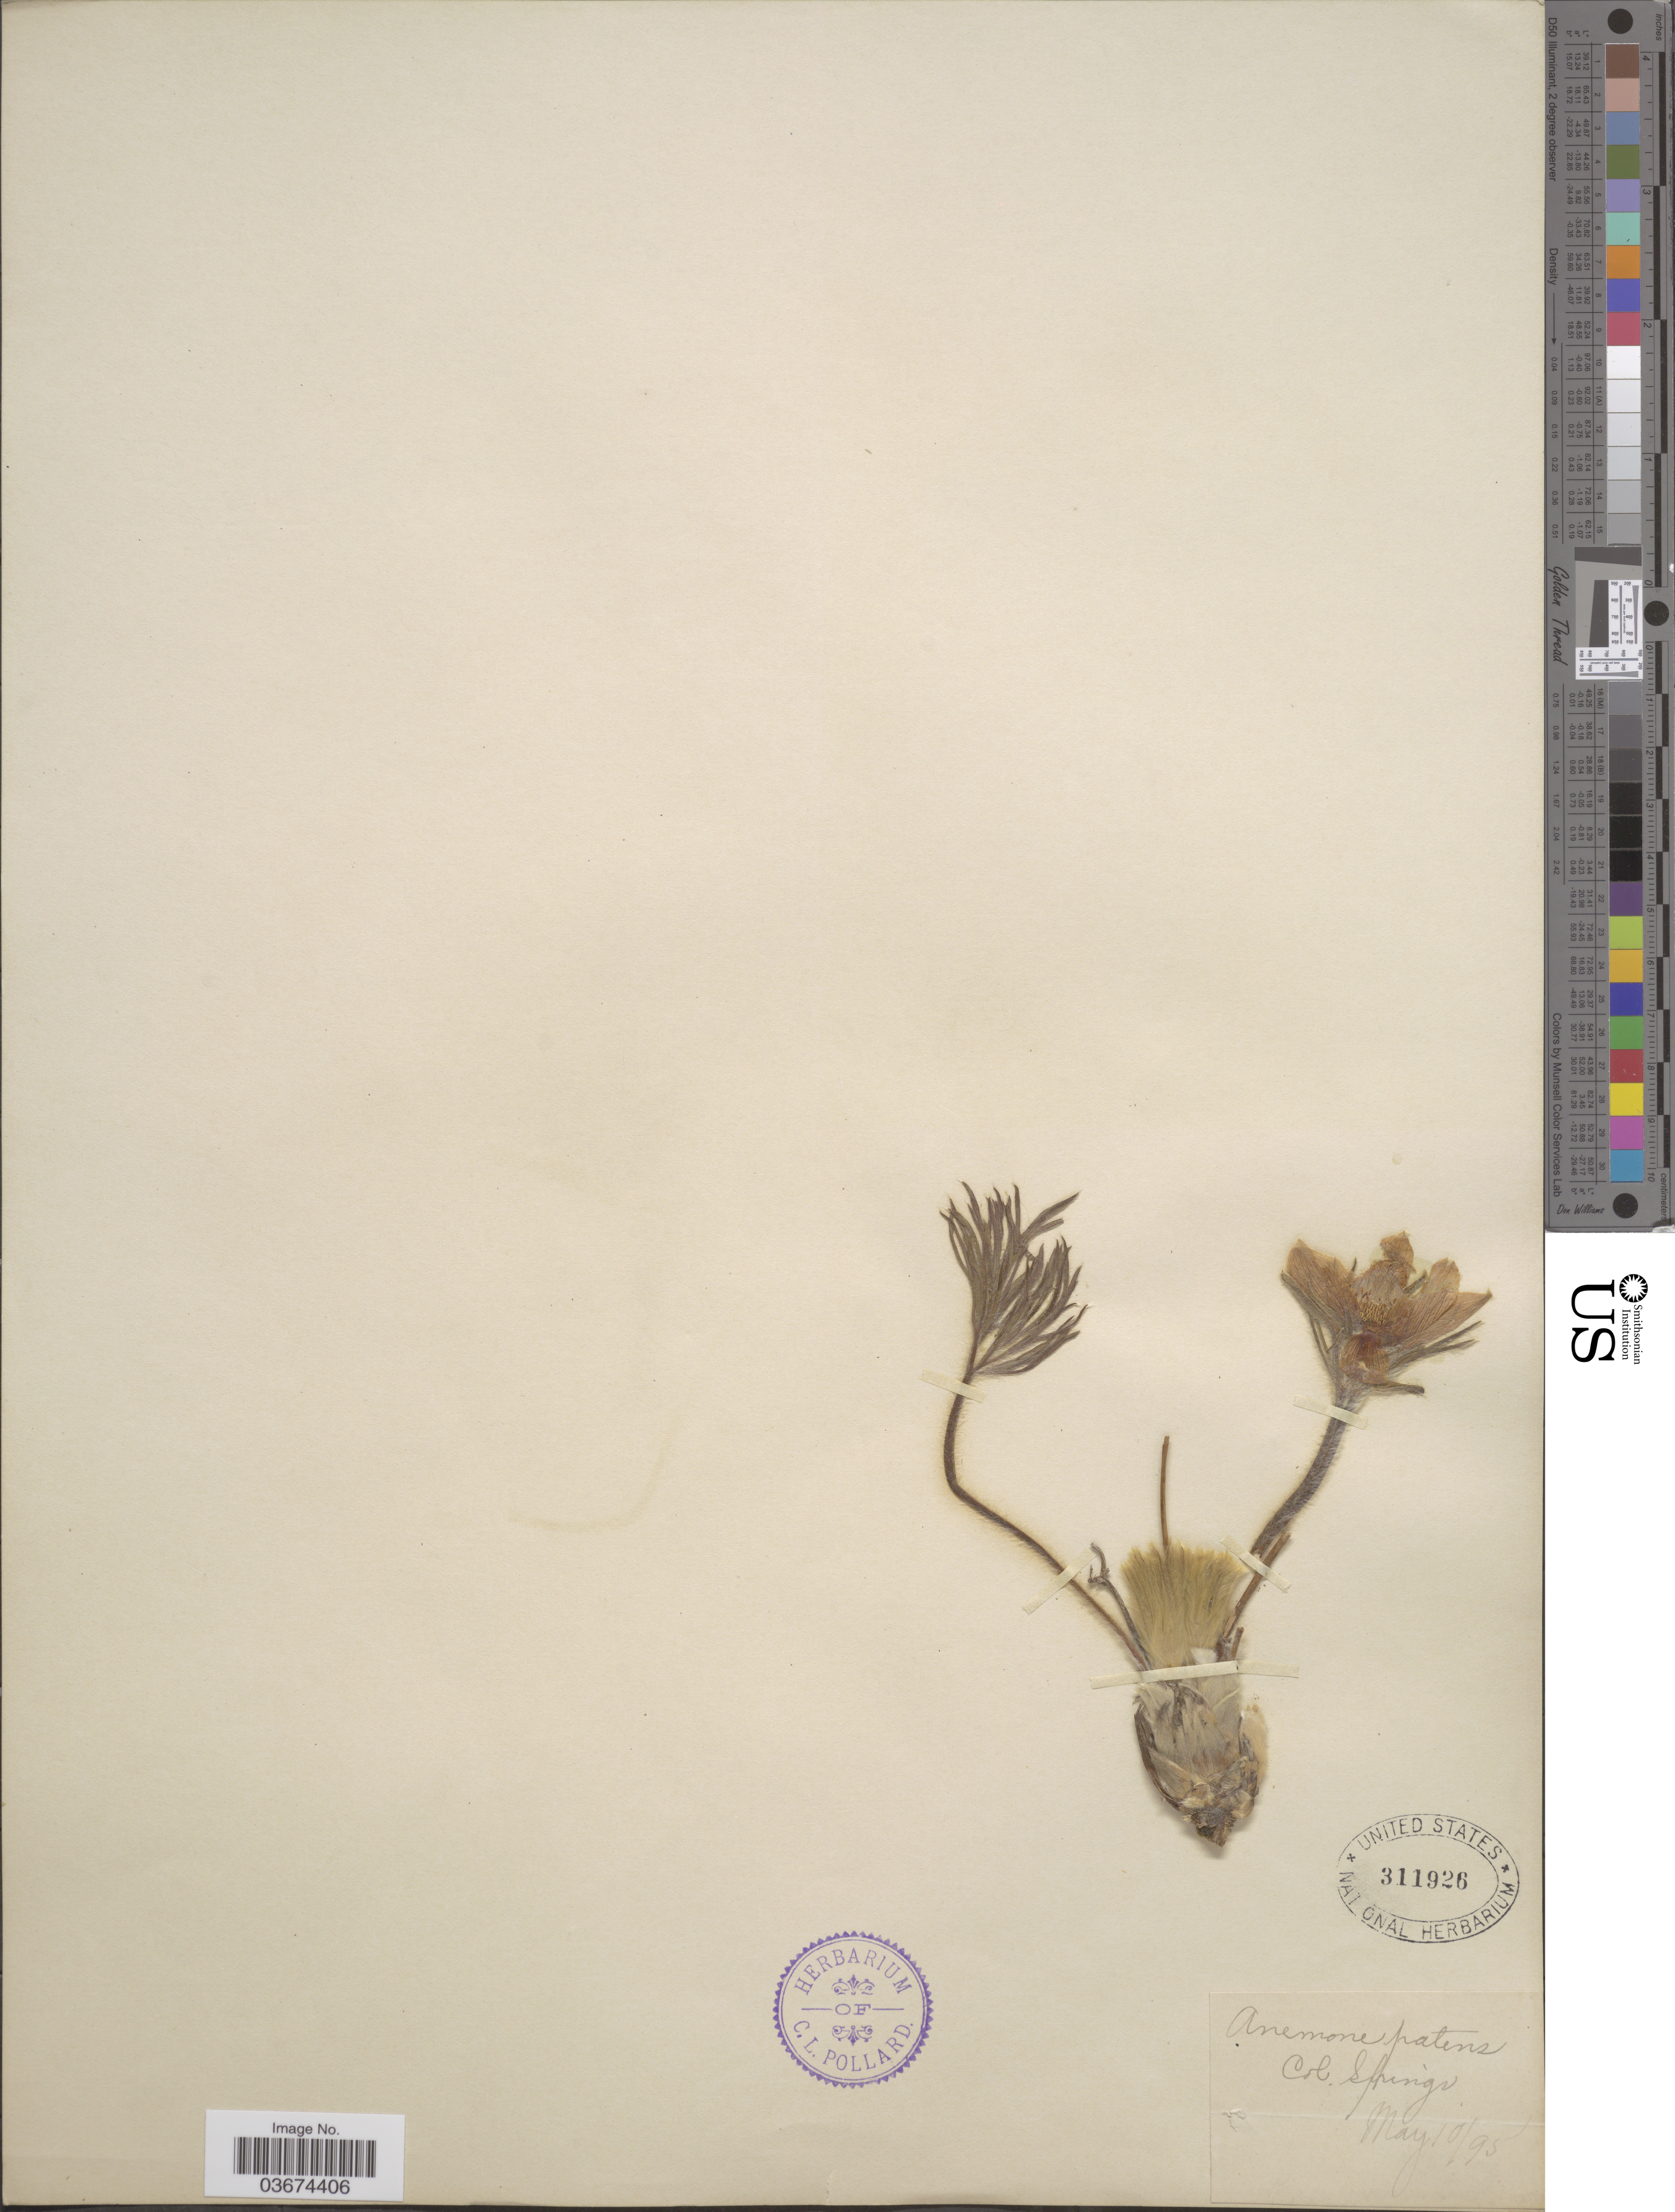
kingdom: Plantae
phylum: Tracheophyta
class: Magnoliopsida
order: Ranunculales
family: Ranunculaceae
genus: Pulsatilla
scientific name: Pulsatilla nuttalliana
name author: (DC.) Bercht. & J. Presl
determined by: Strong, Mark T., (BOT), Smithsonian Institution - National Museum of Natural History (UNITED STATES)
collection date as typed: Transcribed d/m/y: 10/5/95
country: United States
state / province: Colorado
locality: Colo. Springs.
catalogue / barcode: US 311926